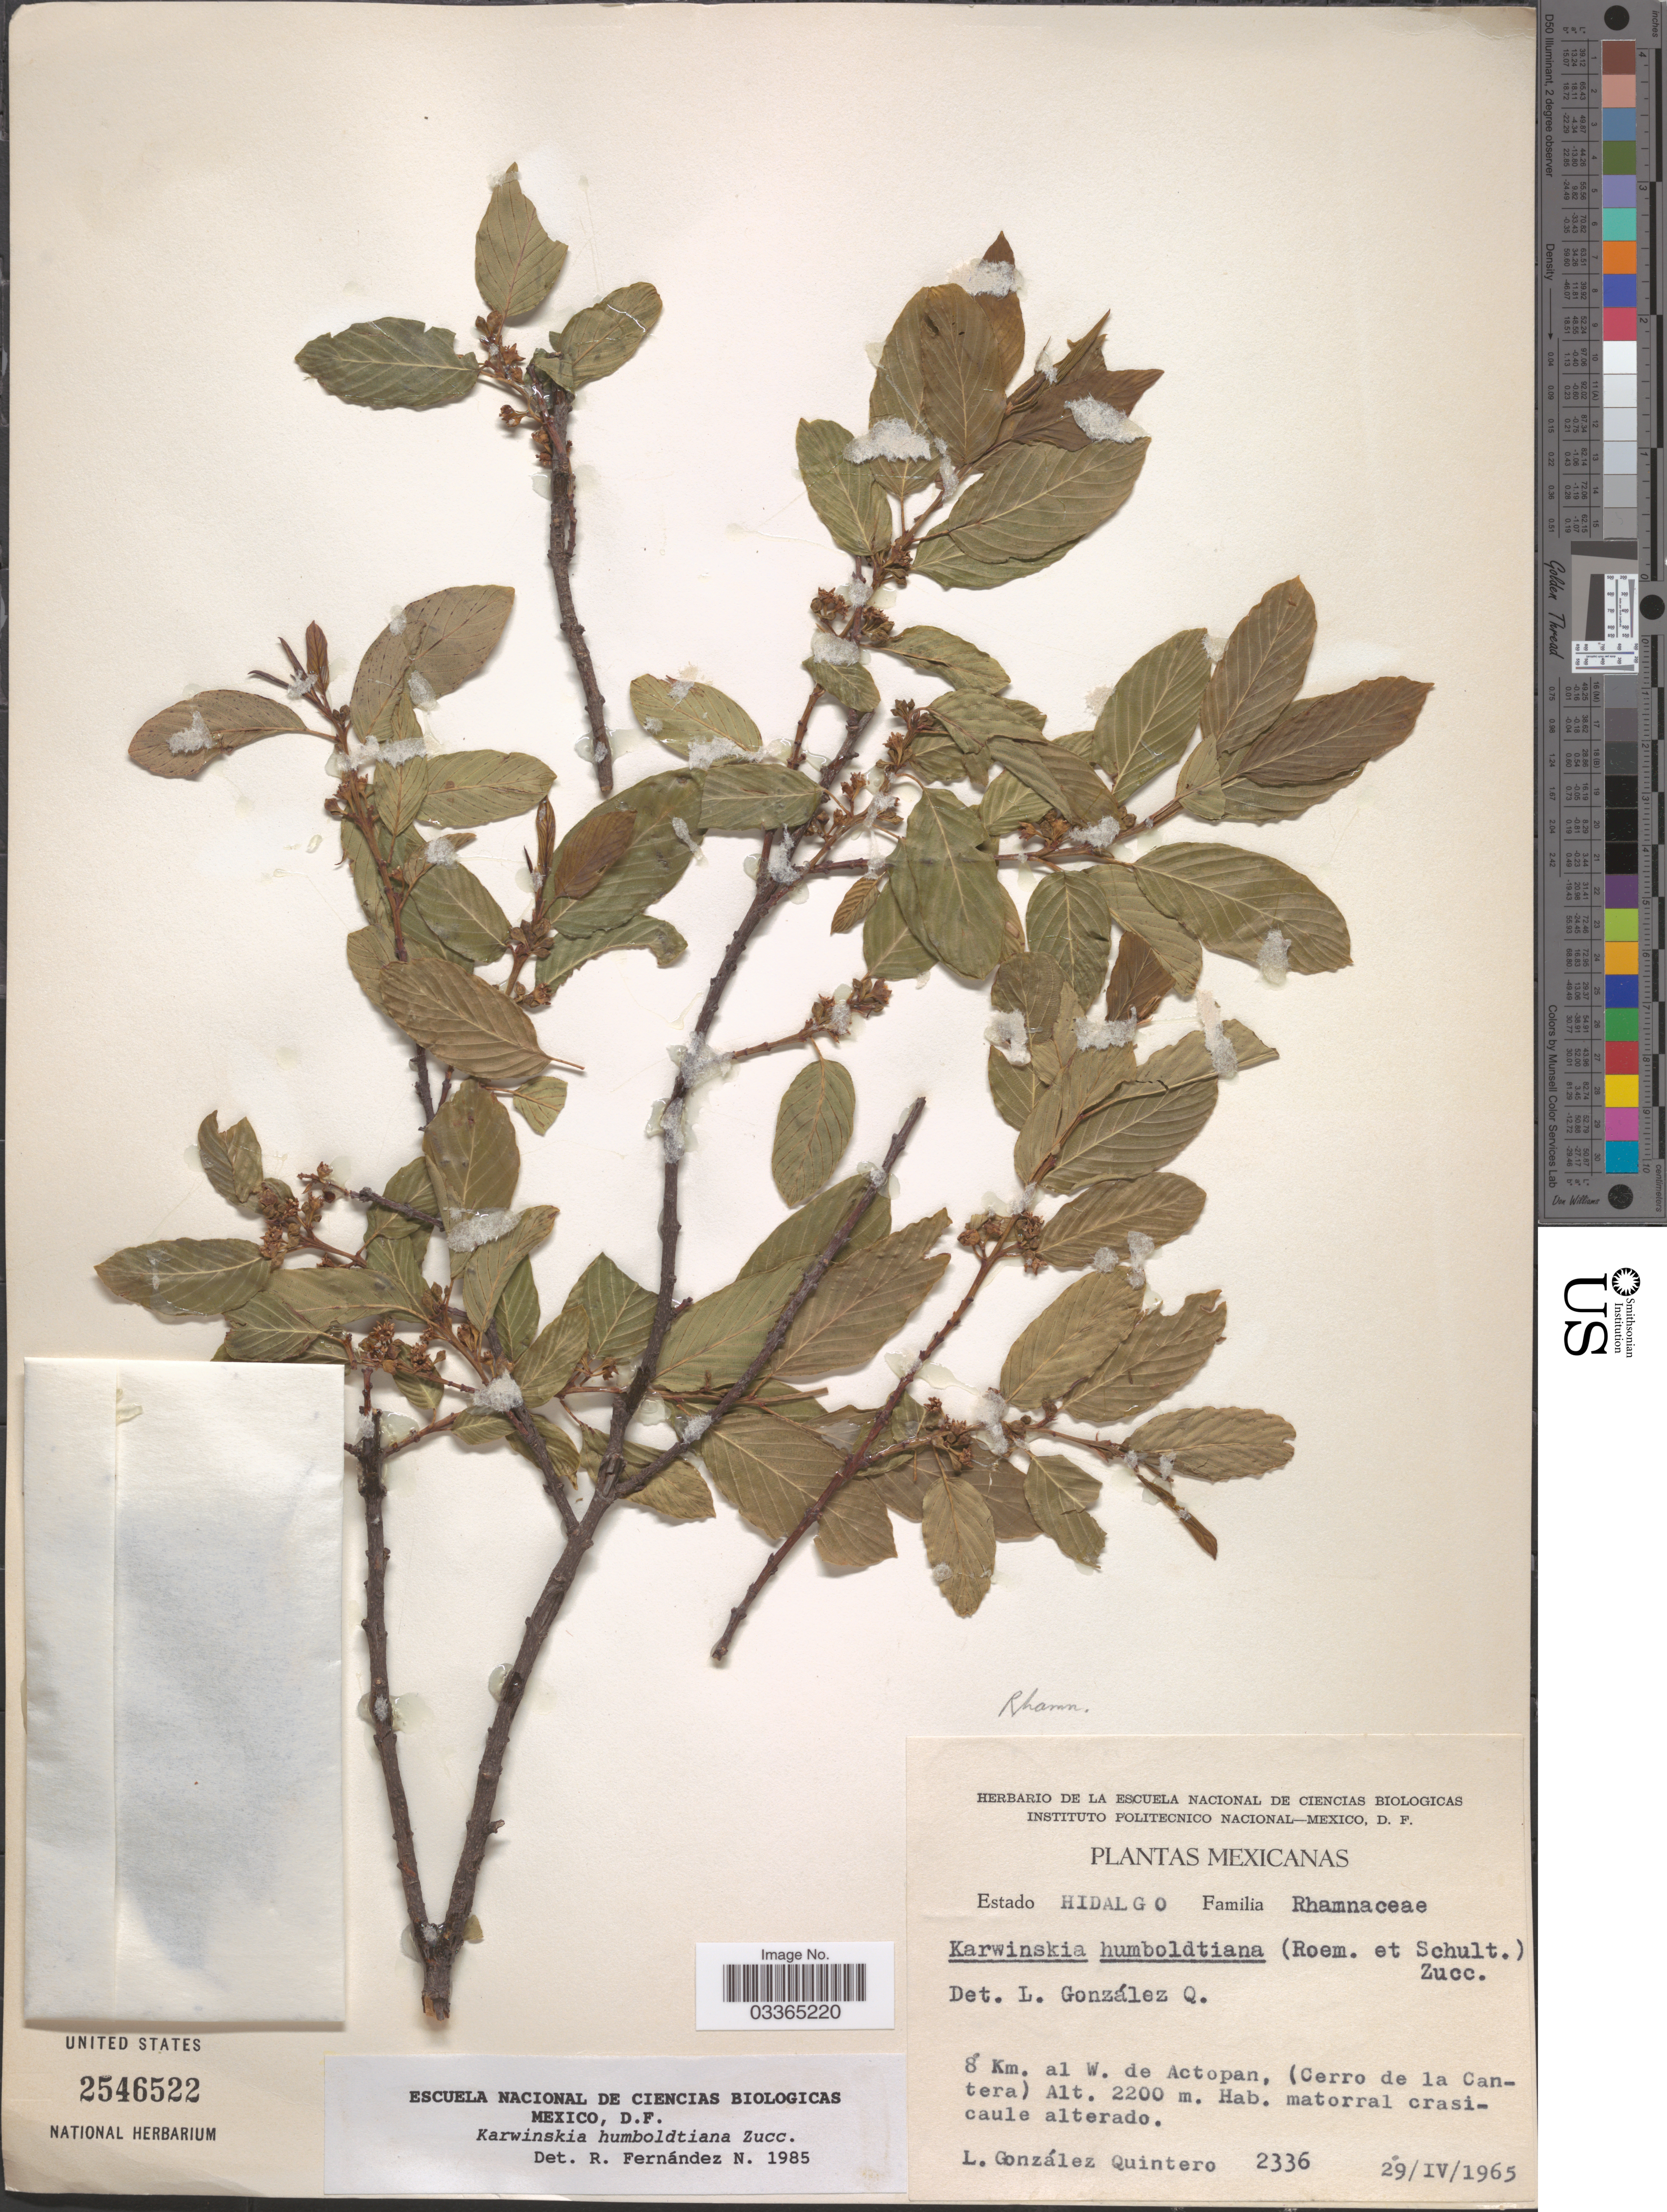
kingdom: Plantae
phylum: Tracheophyta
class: Magnoliopsida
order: Rosales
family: Rhamnaceae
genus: Karwinskia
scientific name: Karwinskia humboldtiana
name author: (Schult.) Zucc.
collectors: L. González Quintero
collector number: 2336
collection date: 1965-04-29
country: Mexico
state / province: Hidalgo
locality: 8 Km. al W. de Actopan, (Cerro de la Cantera).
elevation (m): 2200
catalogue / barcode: US 2546522